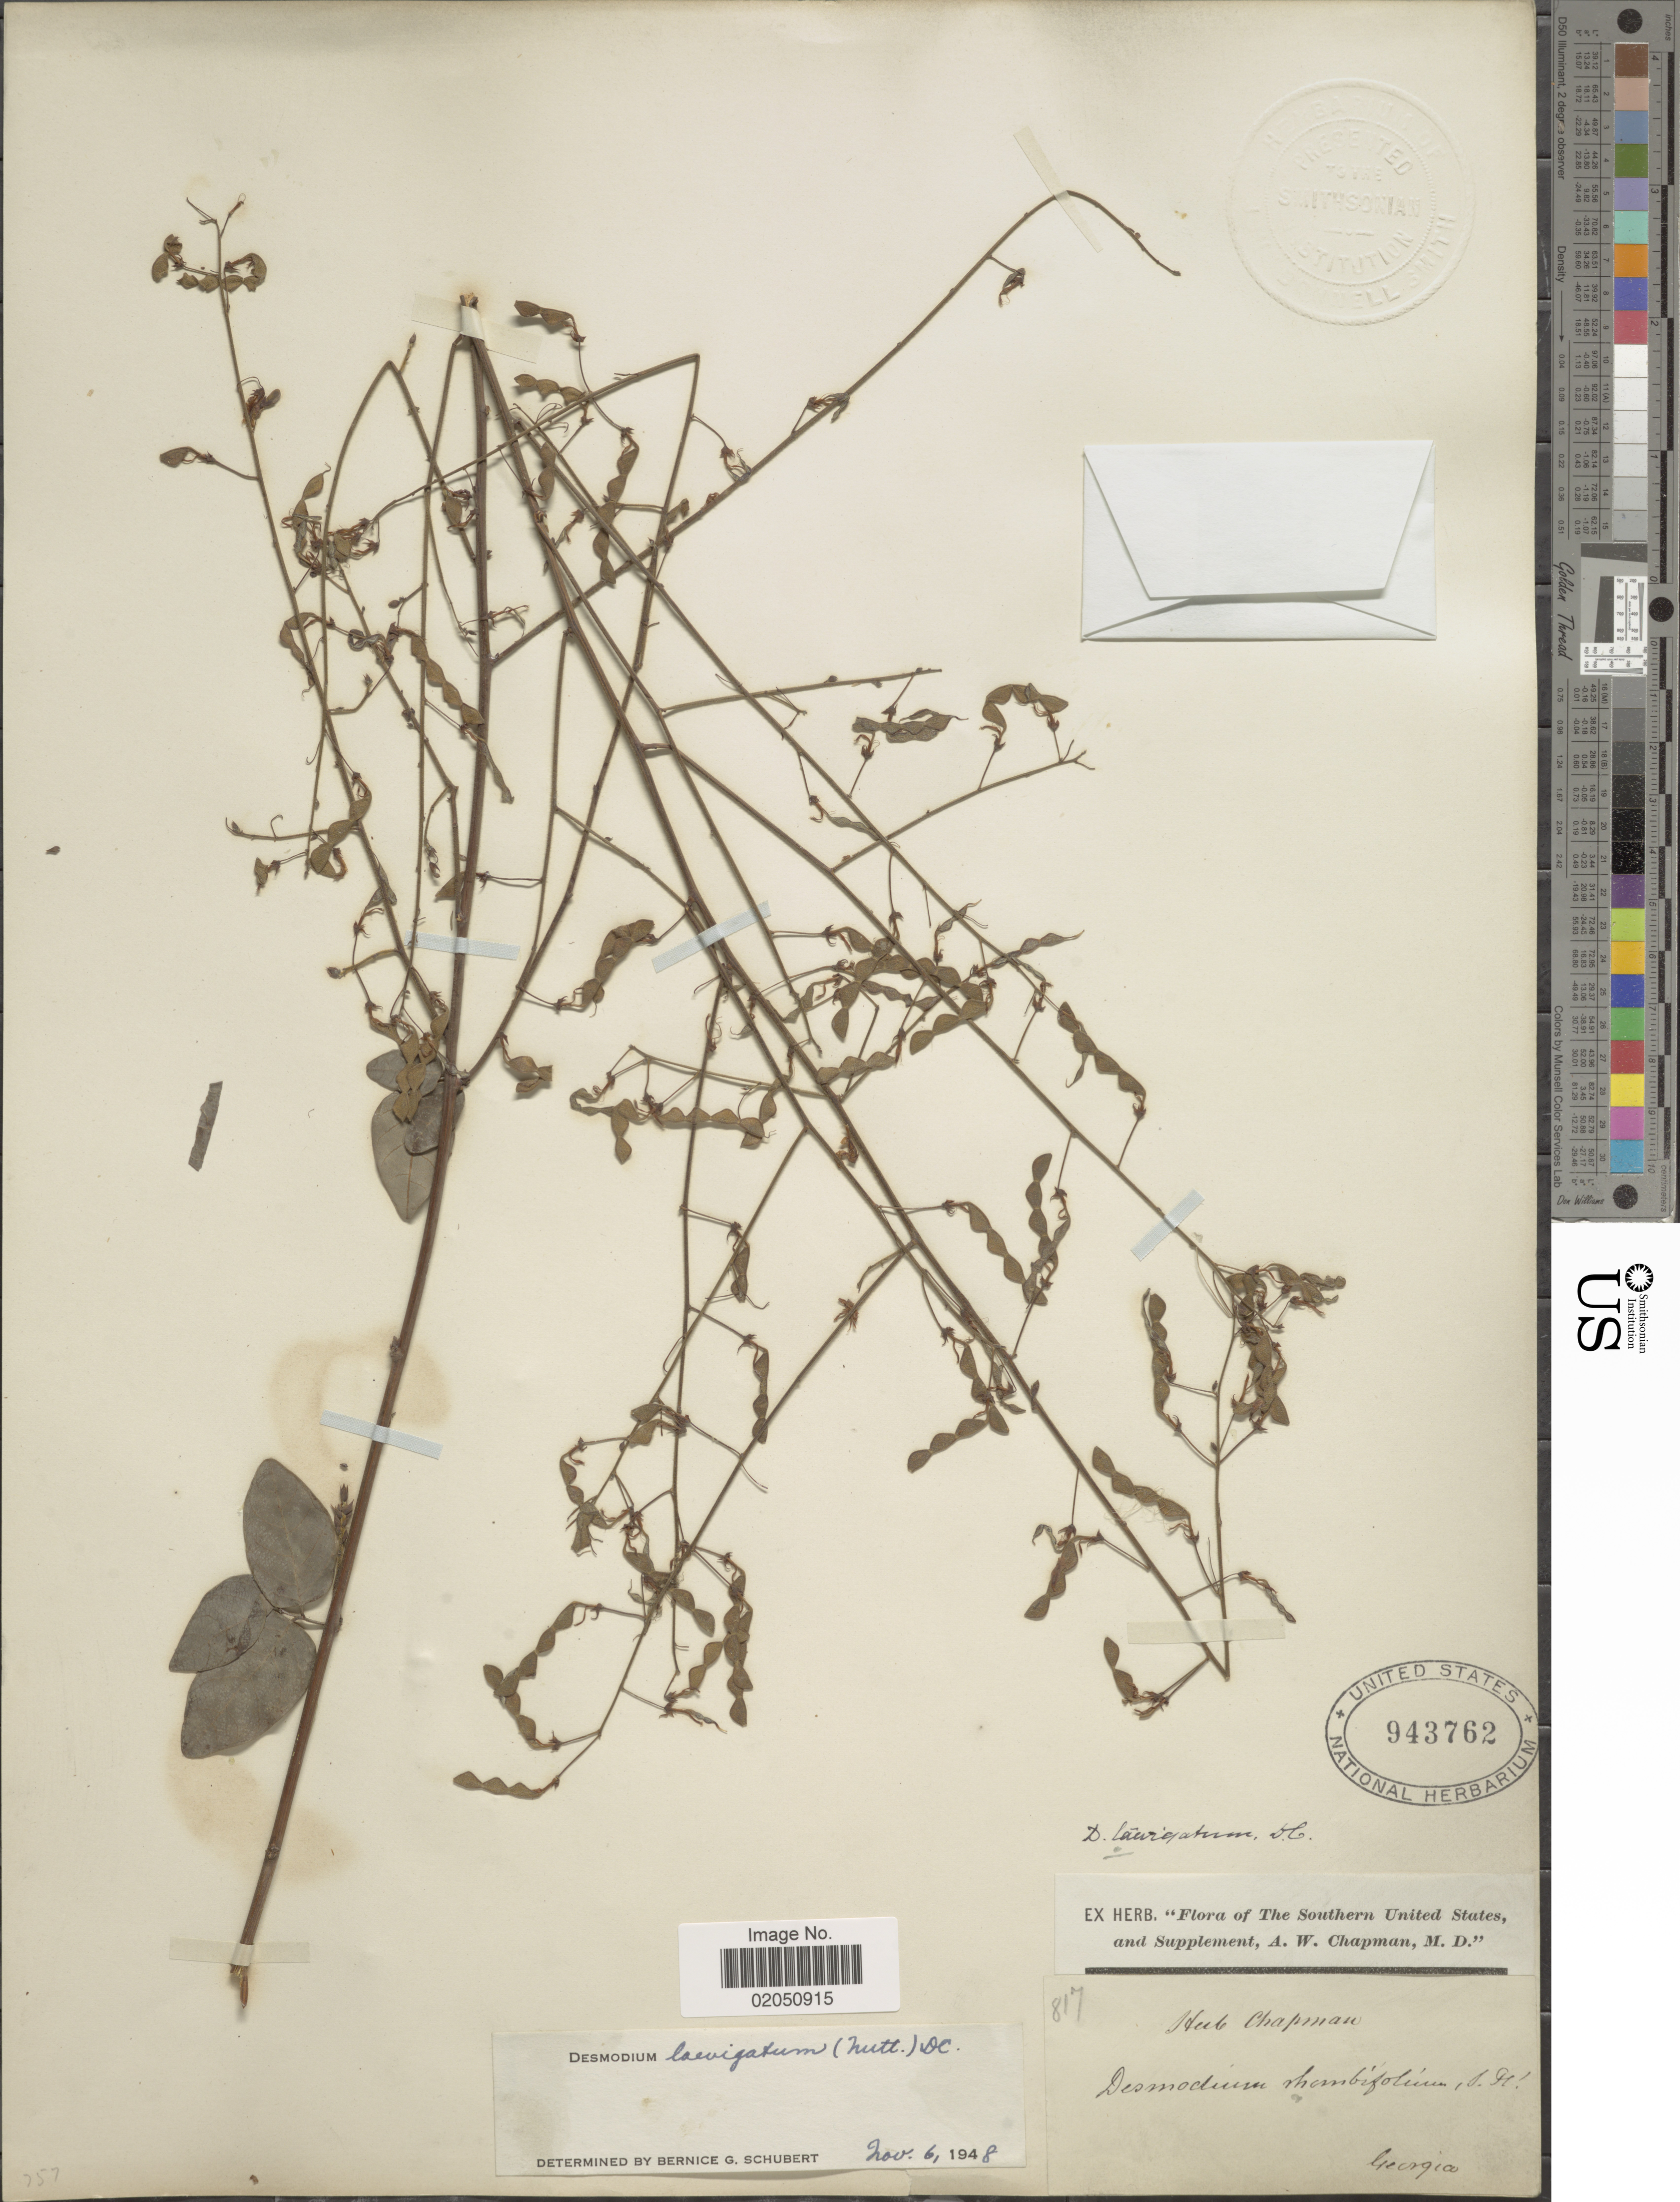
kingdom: Plantae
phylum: Tracheophyta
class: Magnoliopsida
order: Fabales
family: Fabaceae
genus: Desmodium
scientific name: Desmodium laevigatum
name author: (Nutt.) DC.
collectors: A. W. Chapman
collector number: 817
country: United States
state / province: Georgia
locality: The Southern United States, and Supplement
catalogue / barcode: US 943762